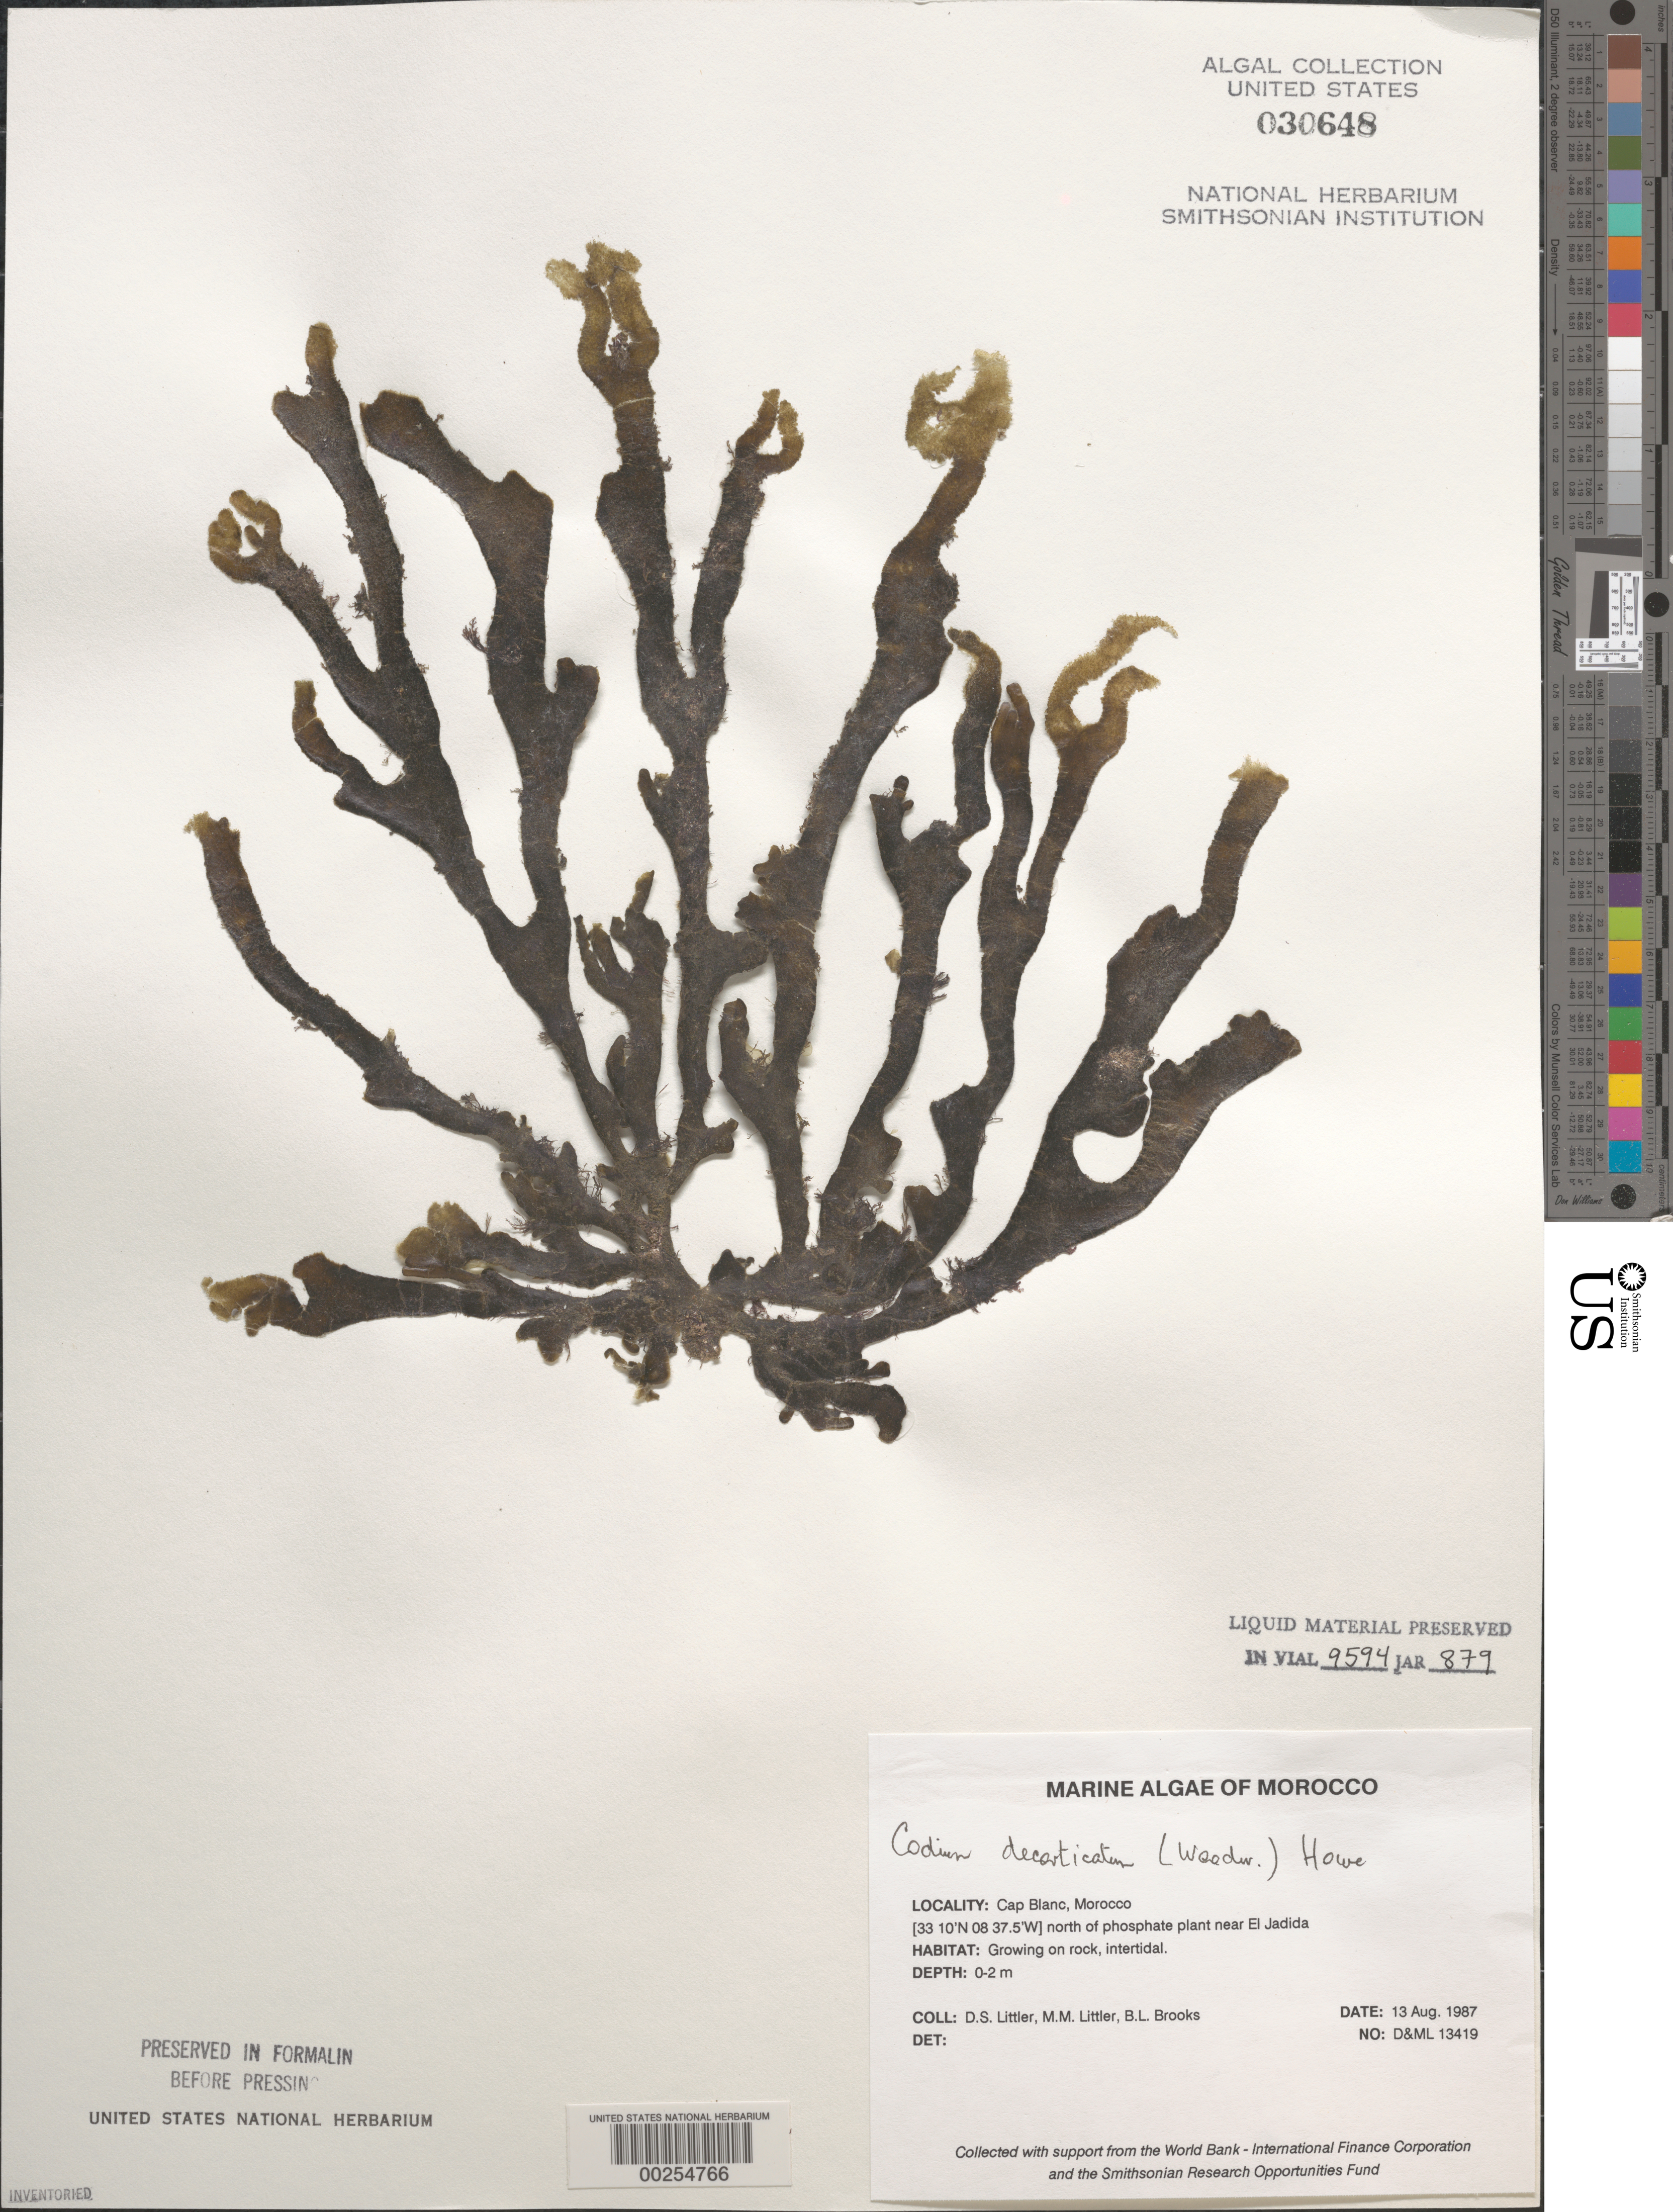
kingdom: Plantae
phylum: Chlorophyta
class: Ulvophyceae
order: Bryopsidales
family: Codiaceae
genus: Codium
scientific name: Codium decorticatum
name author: (Woodw.) M. Howe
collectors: D. S. Littler, M. M. Littler & B. Brooks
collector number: D&ML 13419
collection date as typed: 13 Aug 1987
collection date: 1987-08-13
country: Morocco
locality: Cap Blanc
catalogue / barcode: US 30648